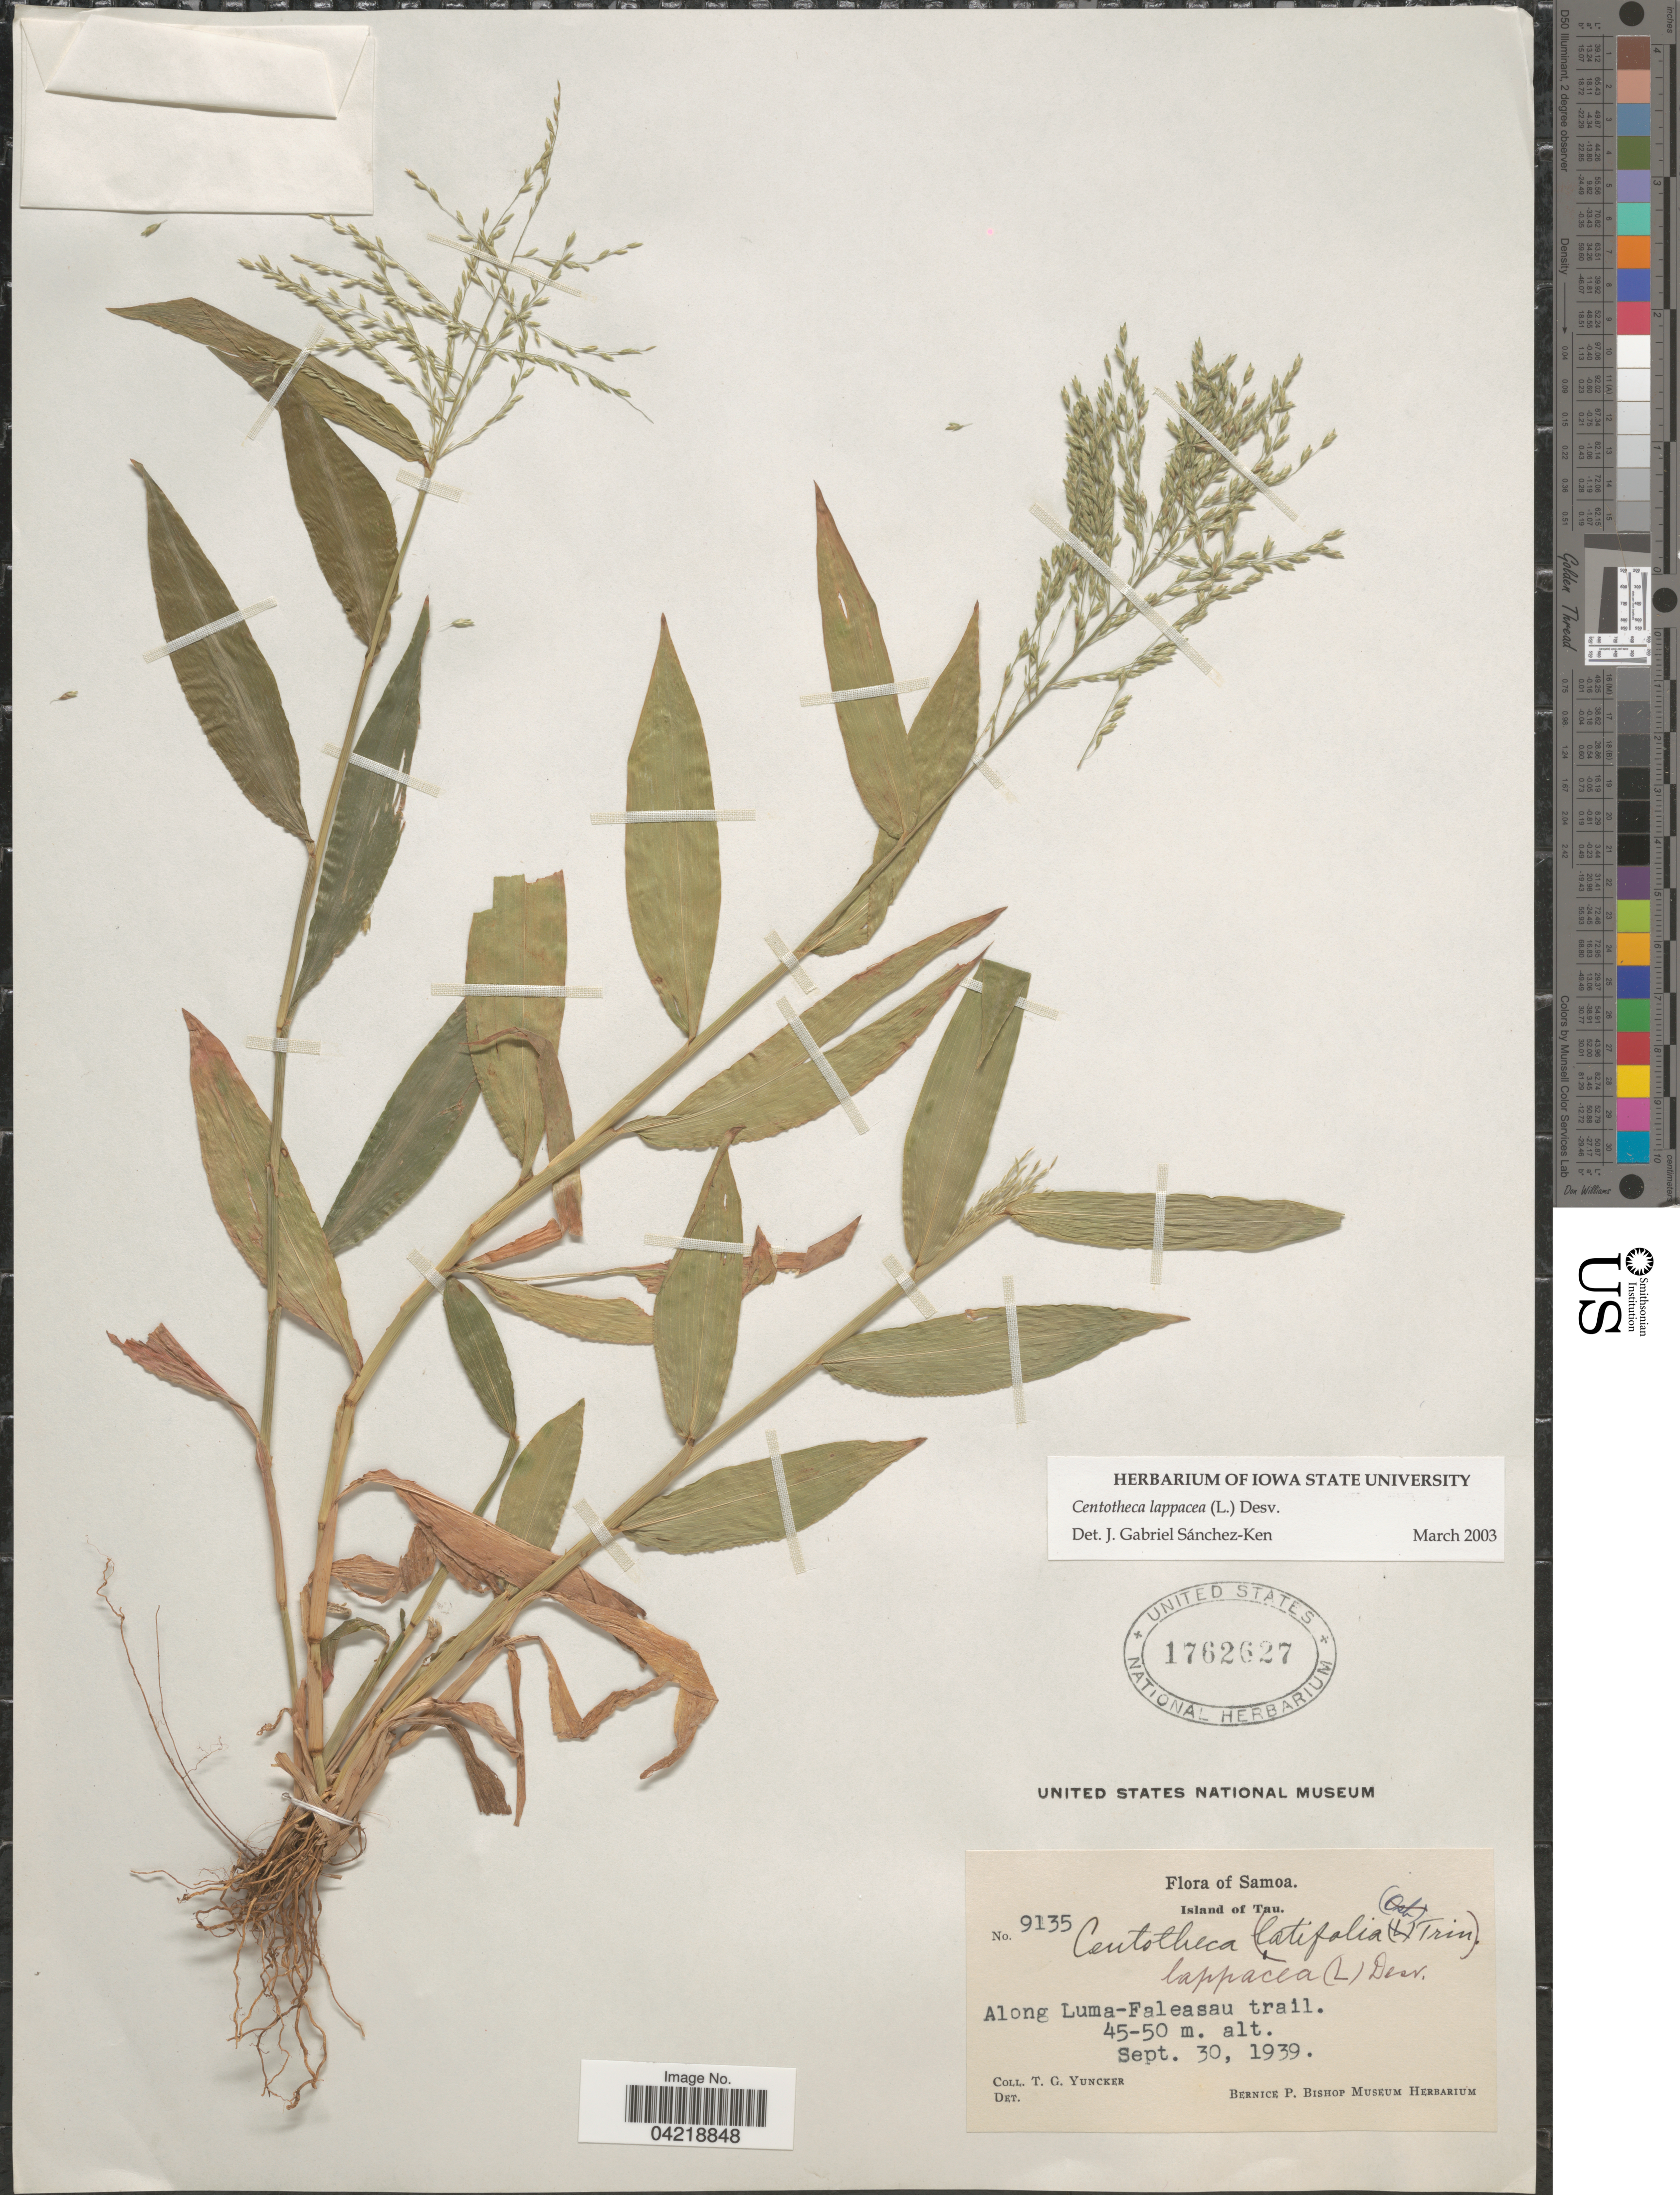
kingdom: Plantae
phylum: Tracheophyta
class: Liliopsida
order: Poales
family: Poaceae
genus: Centotheca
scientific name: Centotheca lappacea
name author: (L.) Desv.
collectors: T. G. Yuncker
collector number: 9135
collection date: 1939-09-30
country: American Samoa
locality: Samoa. Island of Tau. Along Luma-Faleasau trail.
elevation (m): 45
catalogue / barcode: US 1762627